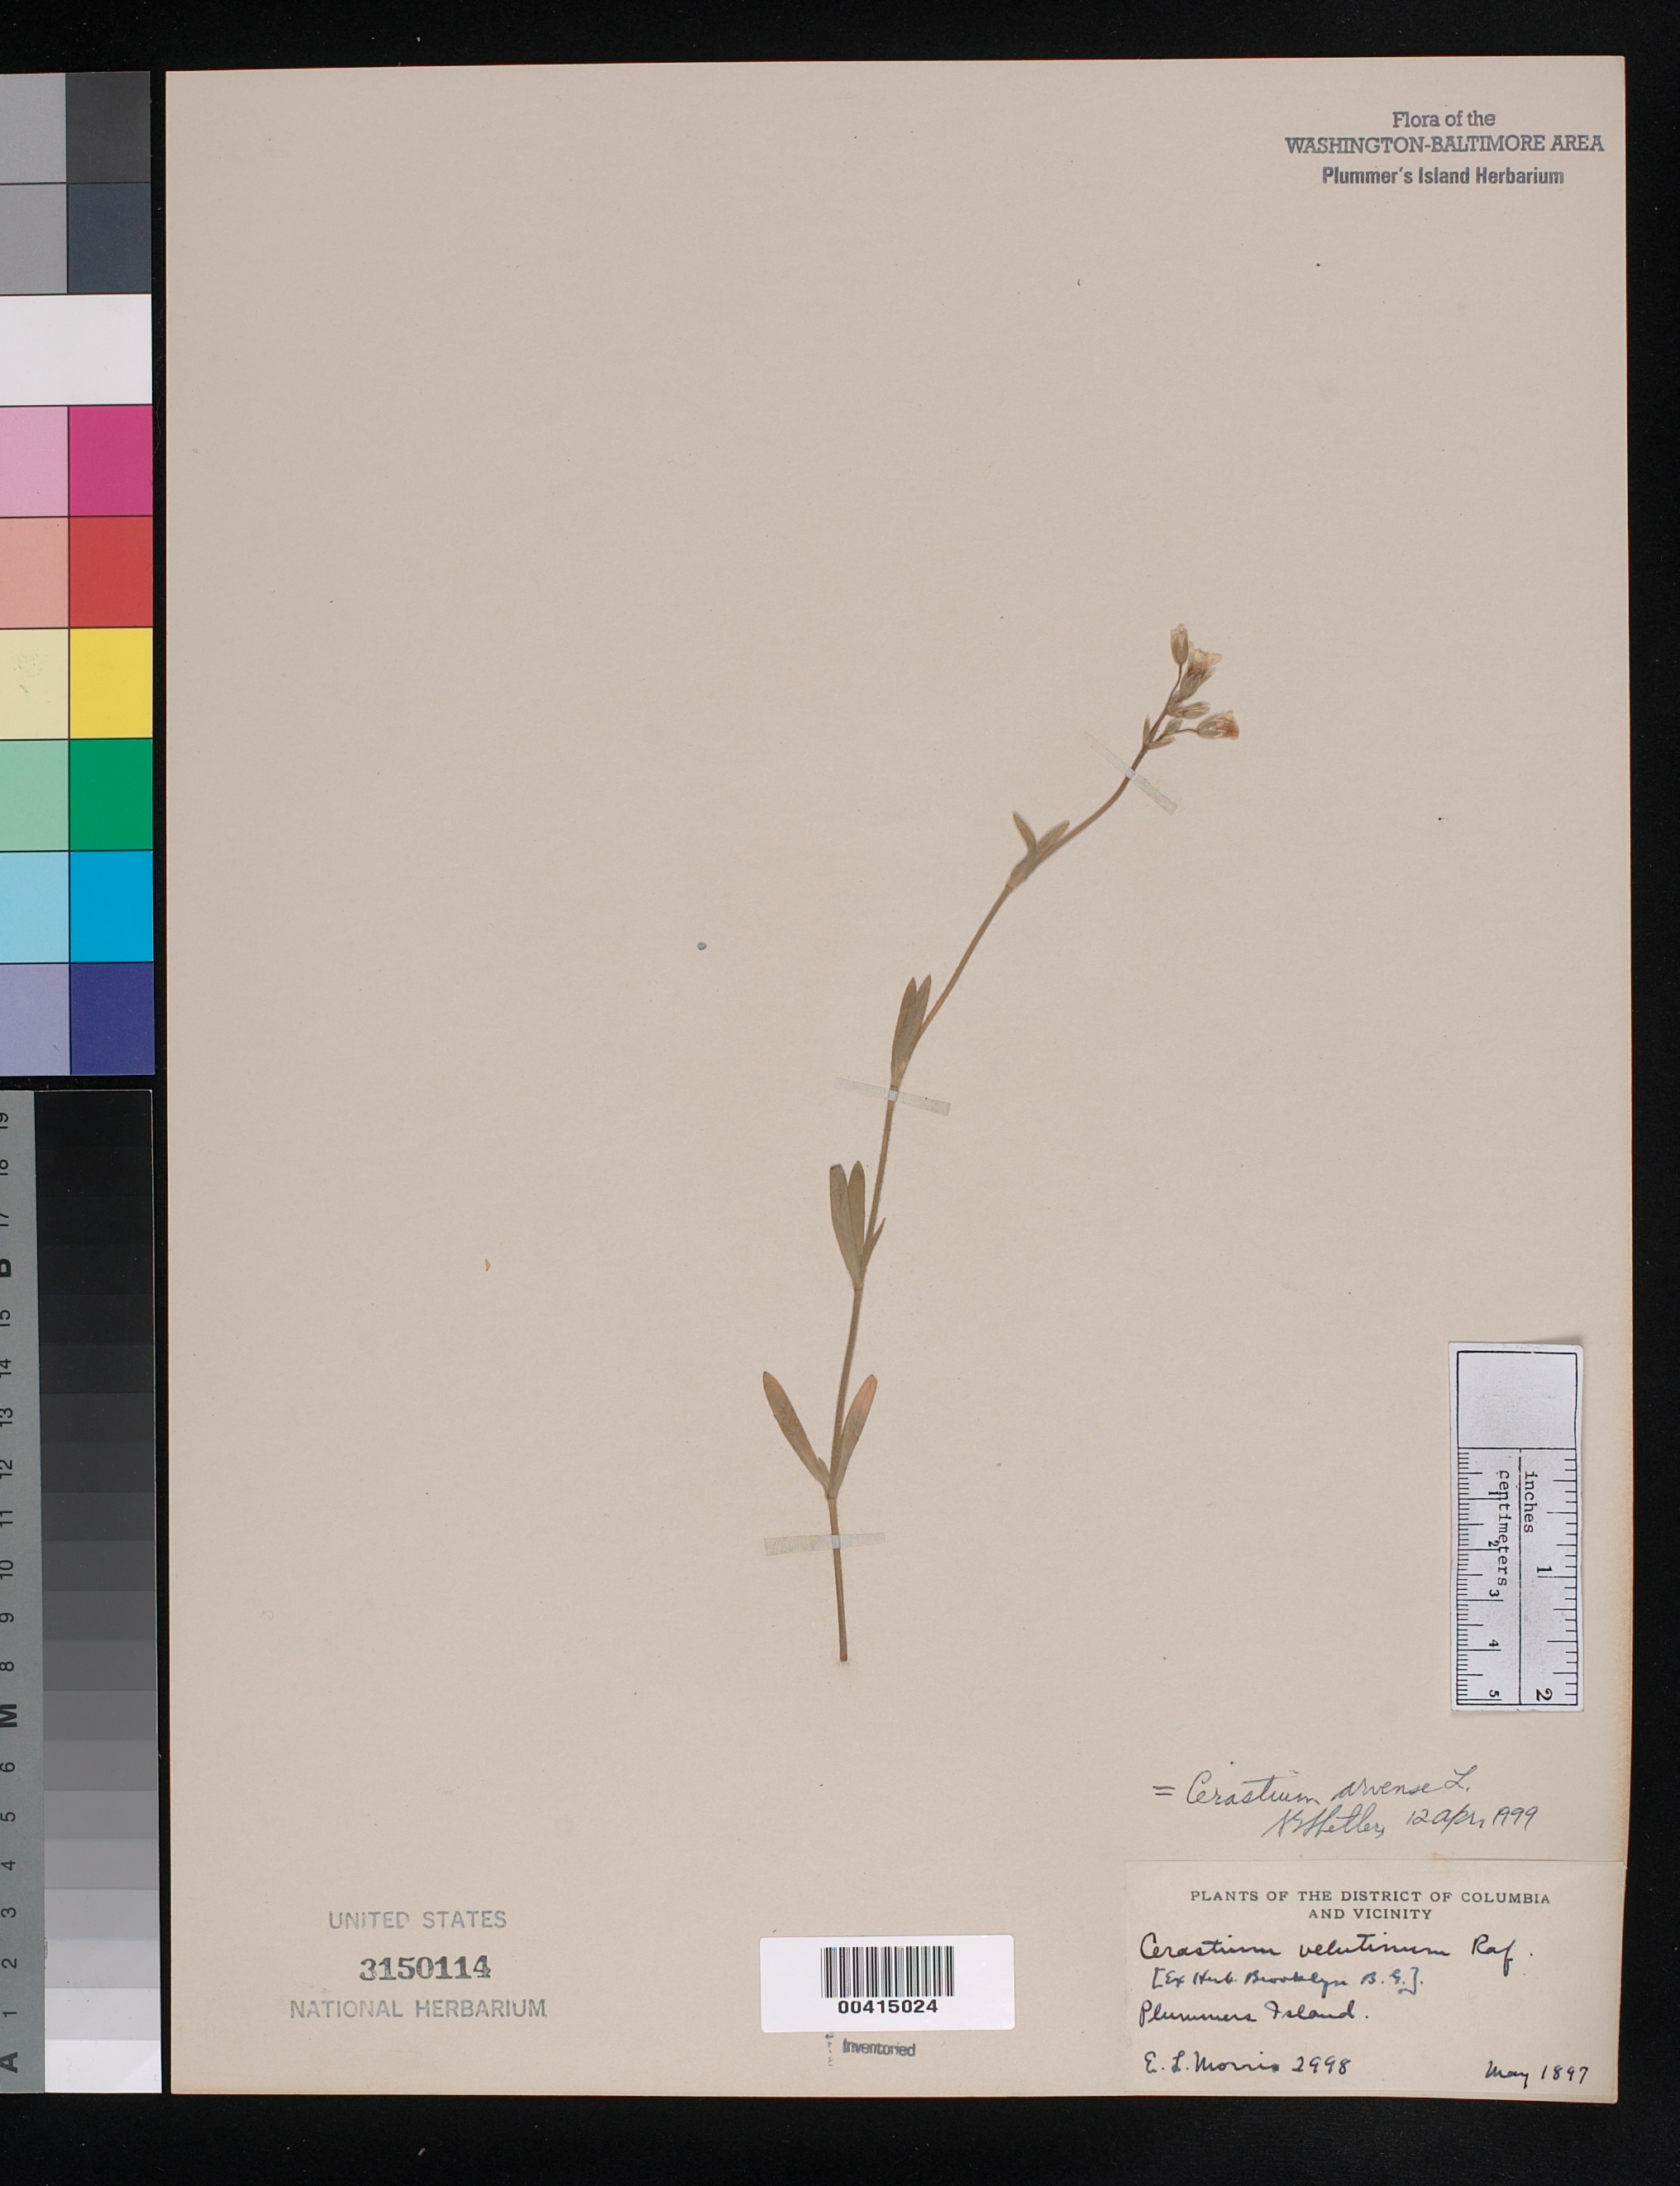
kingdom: Plantae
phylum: Tracheophyta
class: Magnoliopsida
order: Caryophyllales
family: Caryophyllaceae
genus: Cerastium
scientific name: Cerastium arvense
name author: L.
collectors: E. L. Morris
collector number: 2998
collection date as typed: May 1897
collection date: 1897-05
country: United States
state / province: Maryland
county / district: Montgomery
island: Plummers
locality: Plummer's Island C. & O. Canal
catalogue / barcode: US 3150114